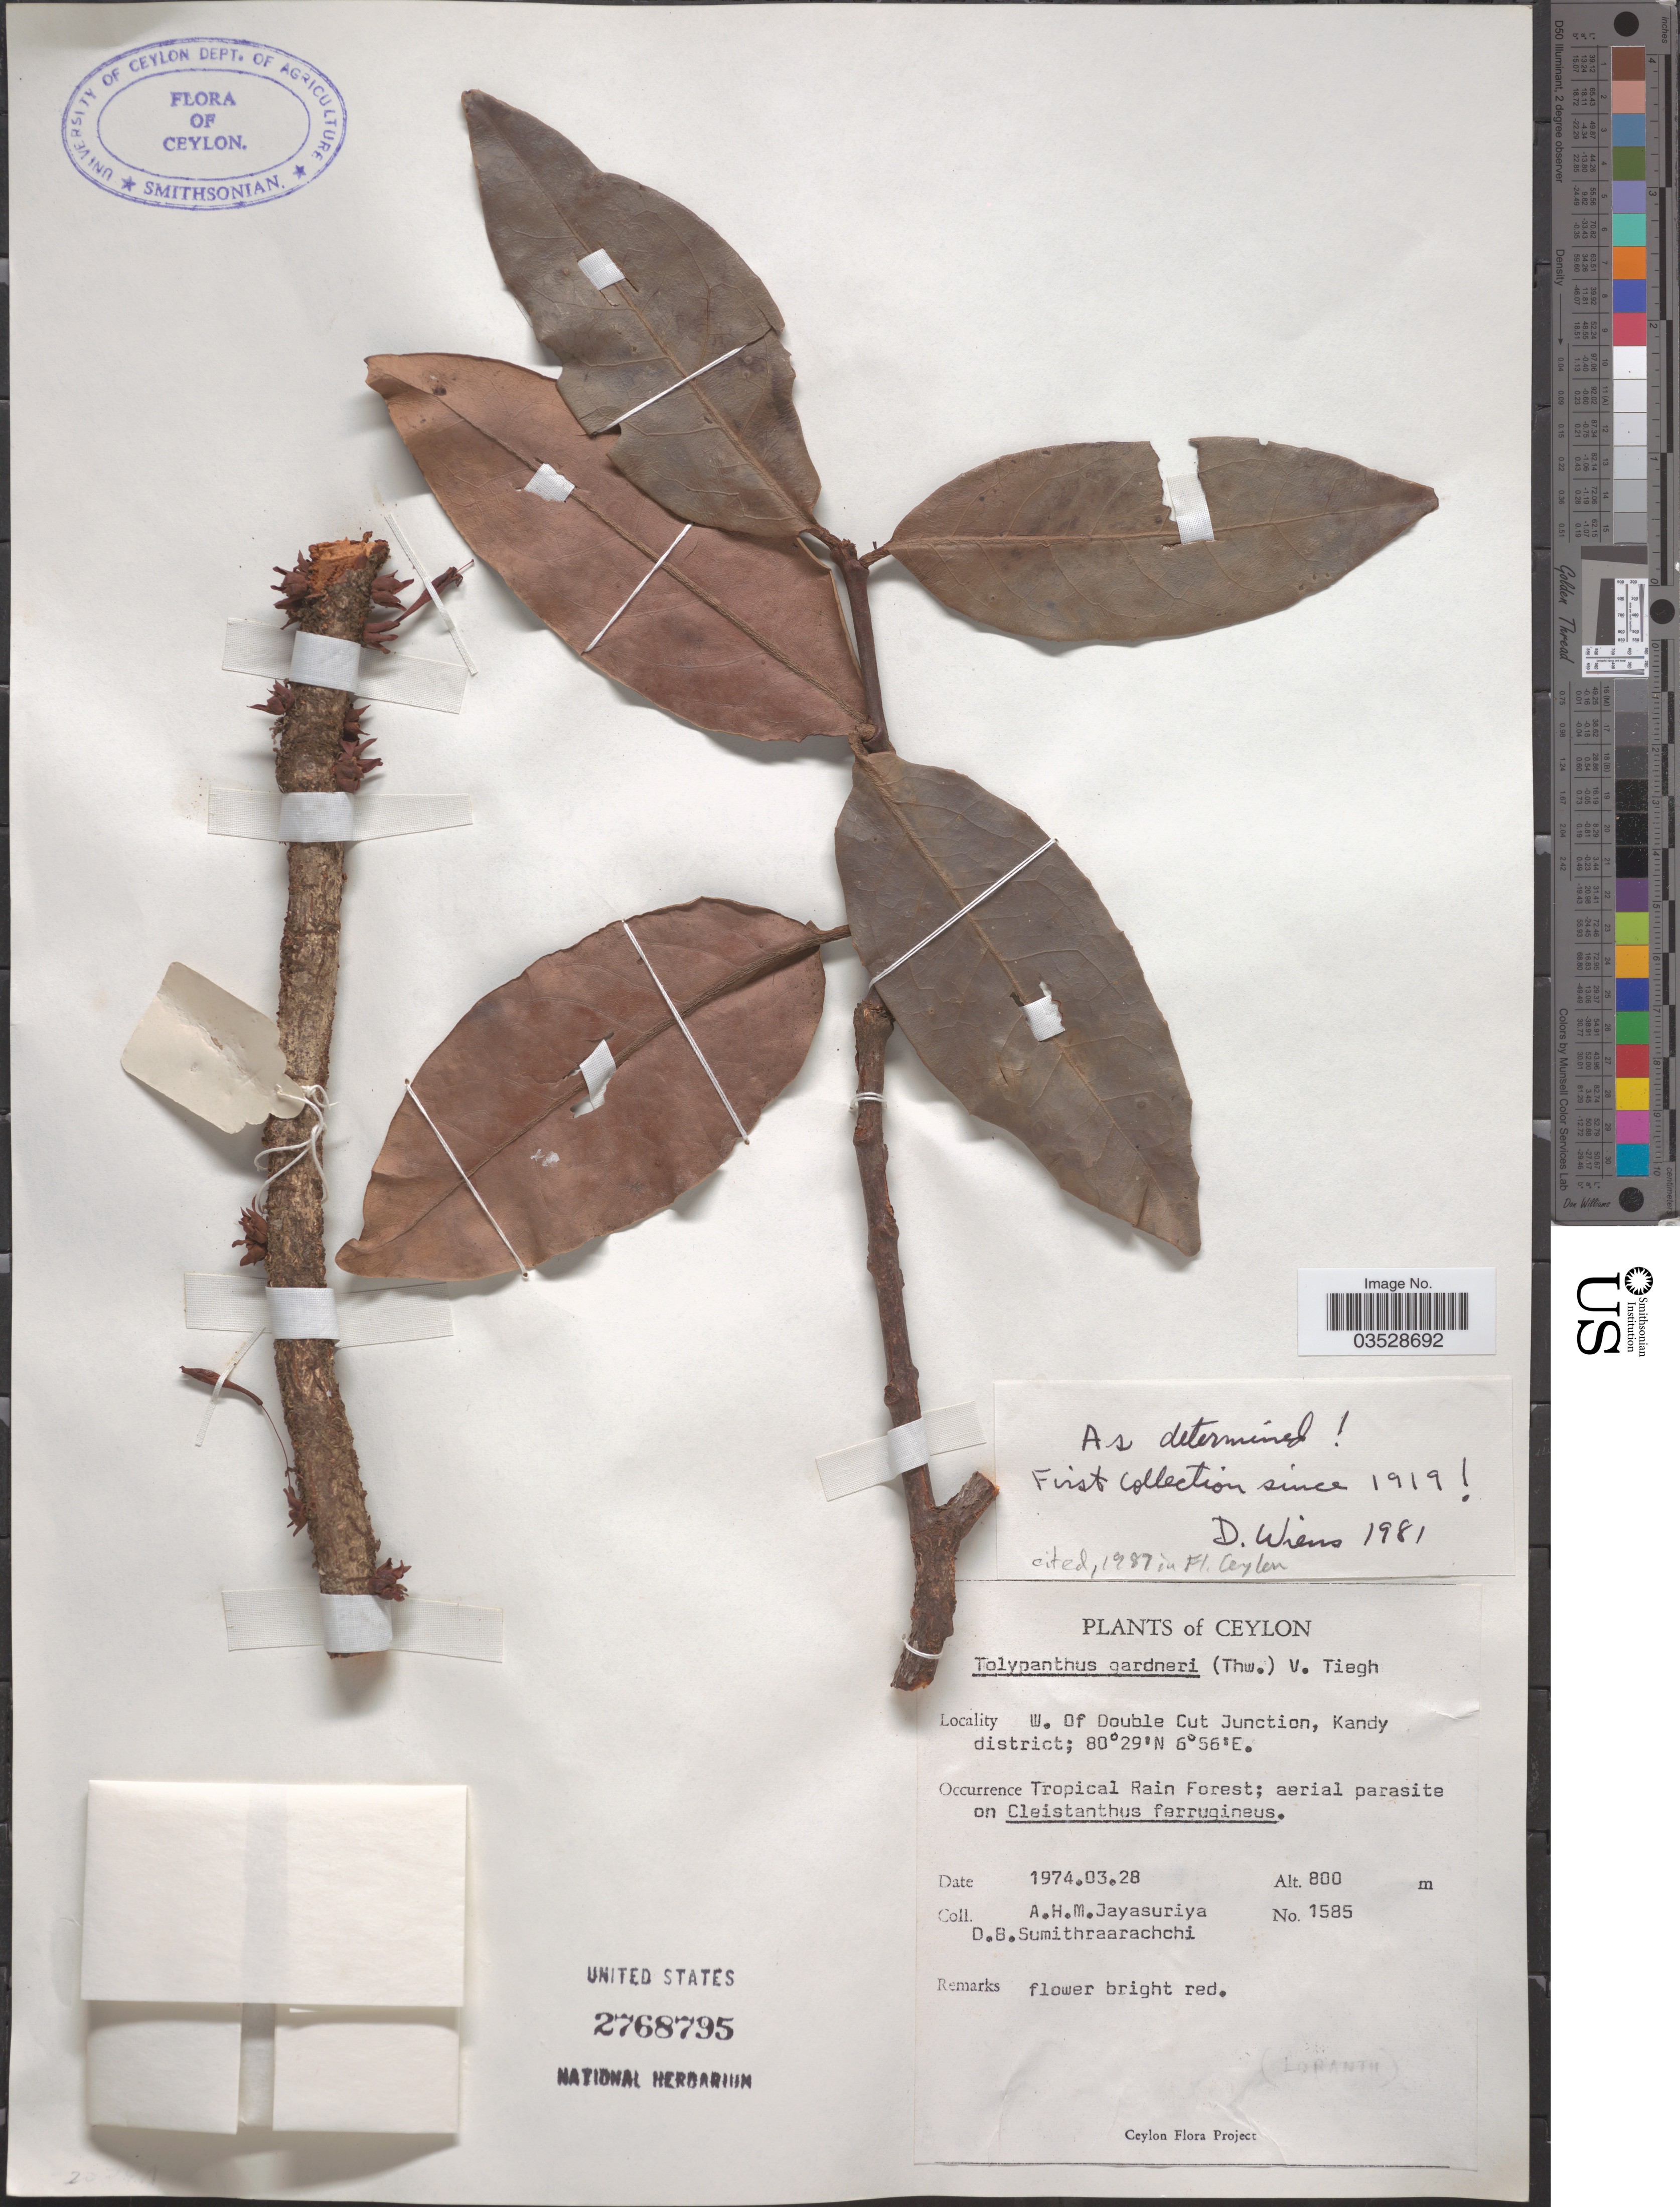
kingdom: Plantae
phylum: Tracheophyta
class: Magnoliopsida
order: Santalales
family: Loranthaceae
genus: Tolypanthus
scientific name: Tolypanthus gardneri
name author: Tiegh.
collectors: A. H. Jayasuriya & D. B. Sumithraarachchi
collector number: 1585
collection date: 1974-03-28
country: Sri Lanka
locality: Ceylon. W. of Double Cut Junction, Kandy district.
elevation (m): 800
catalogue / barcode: US 2768795